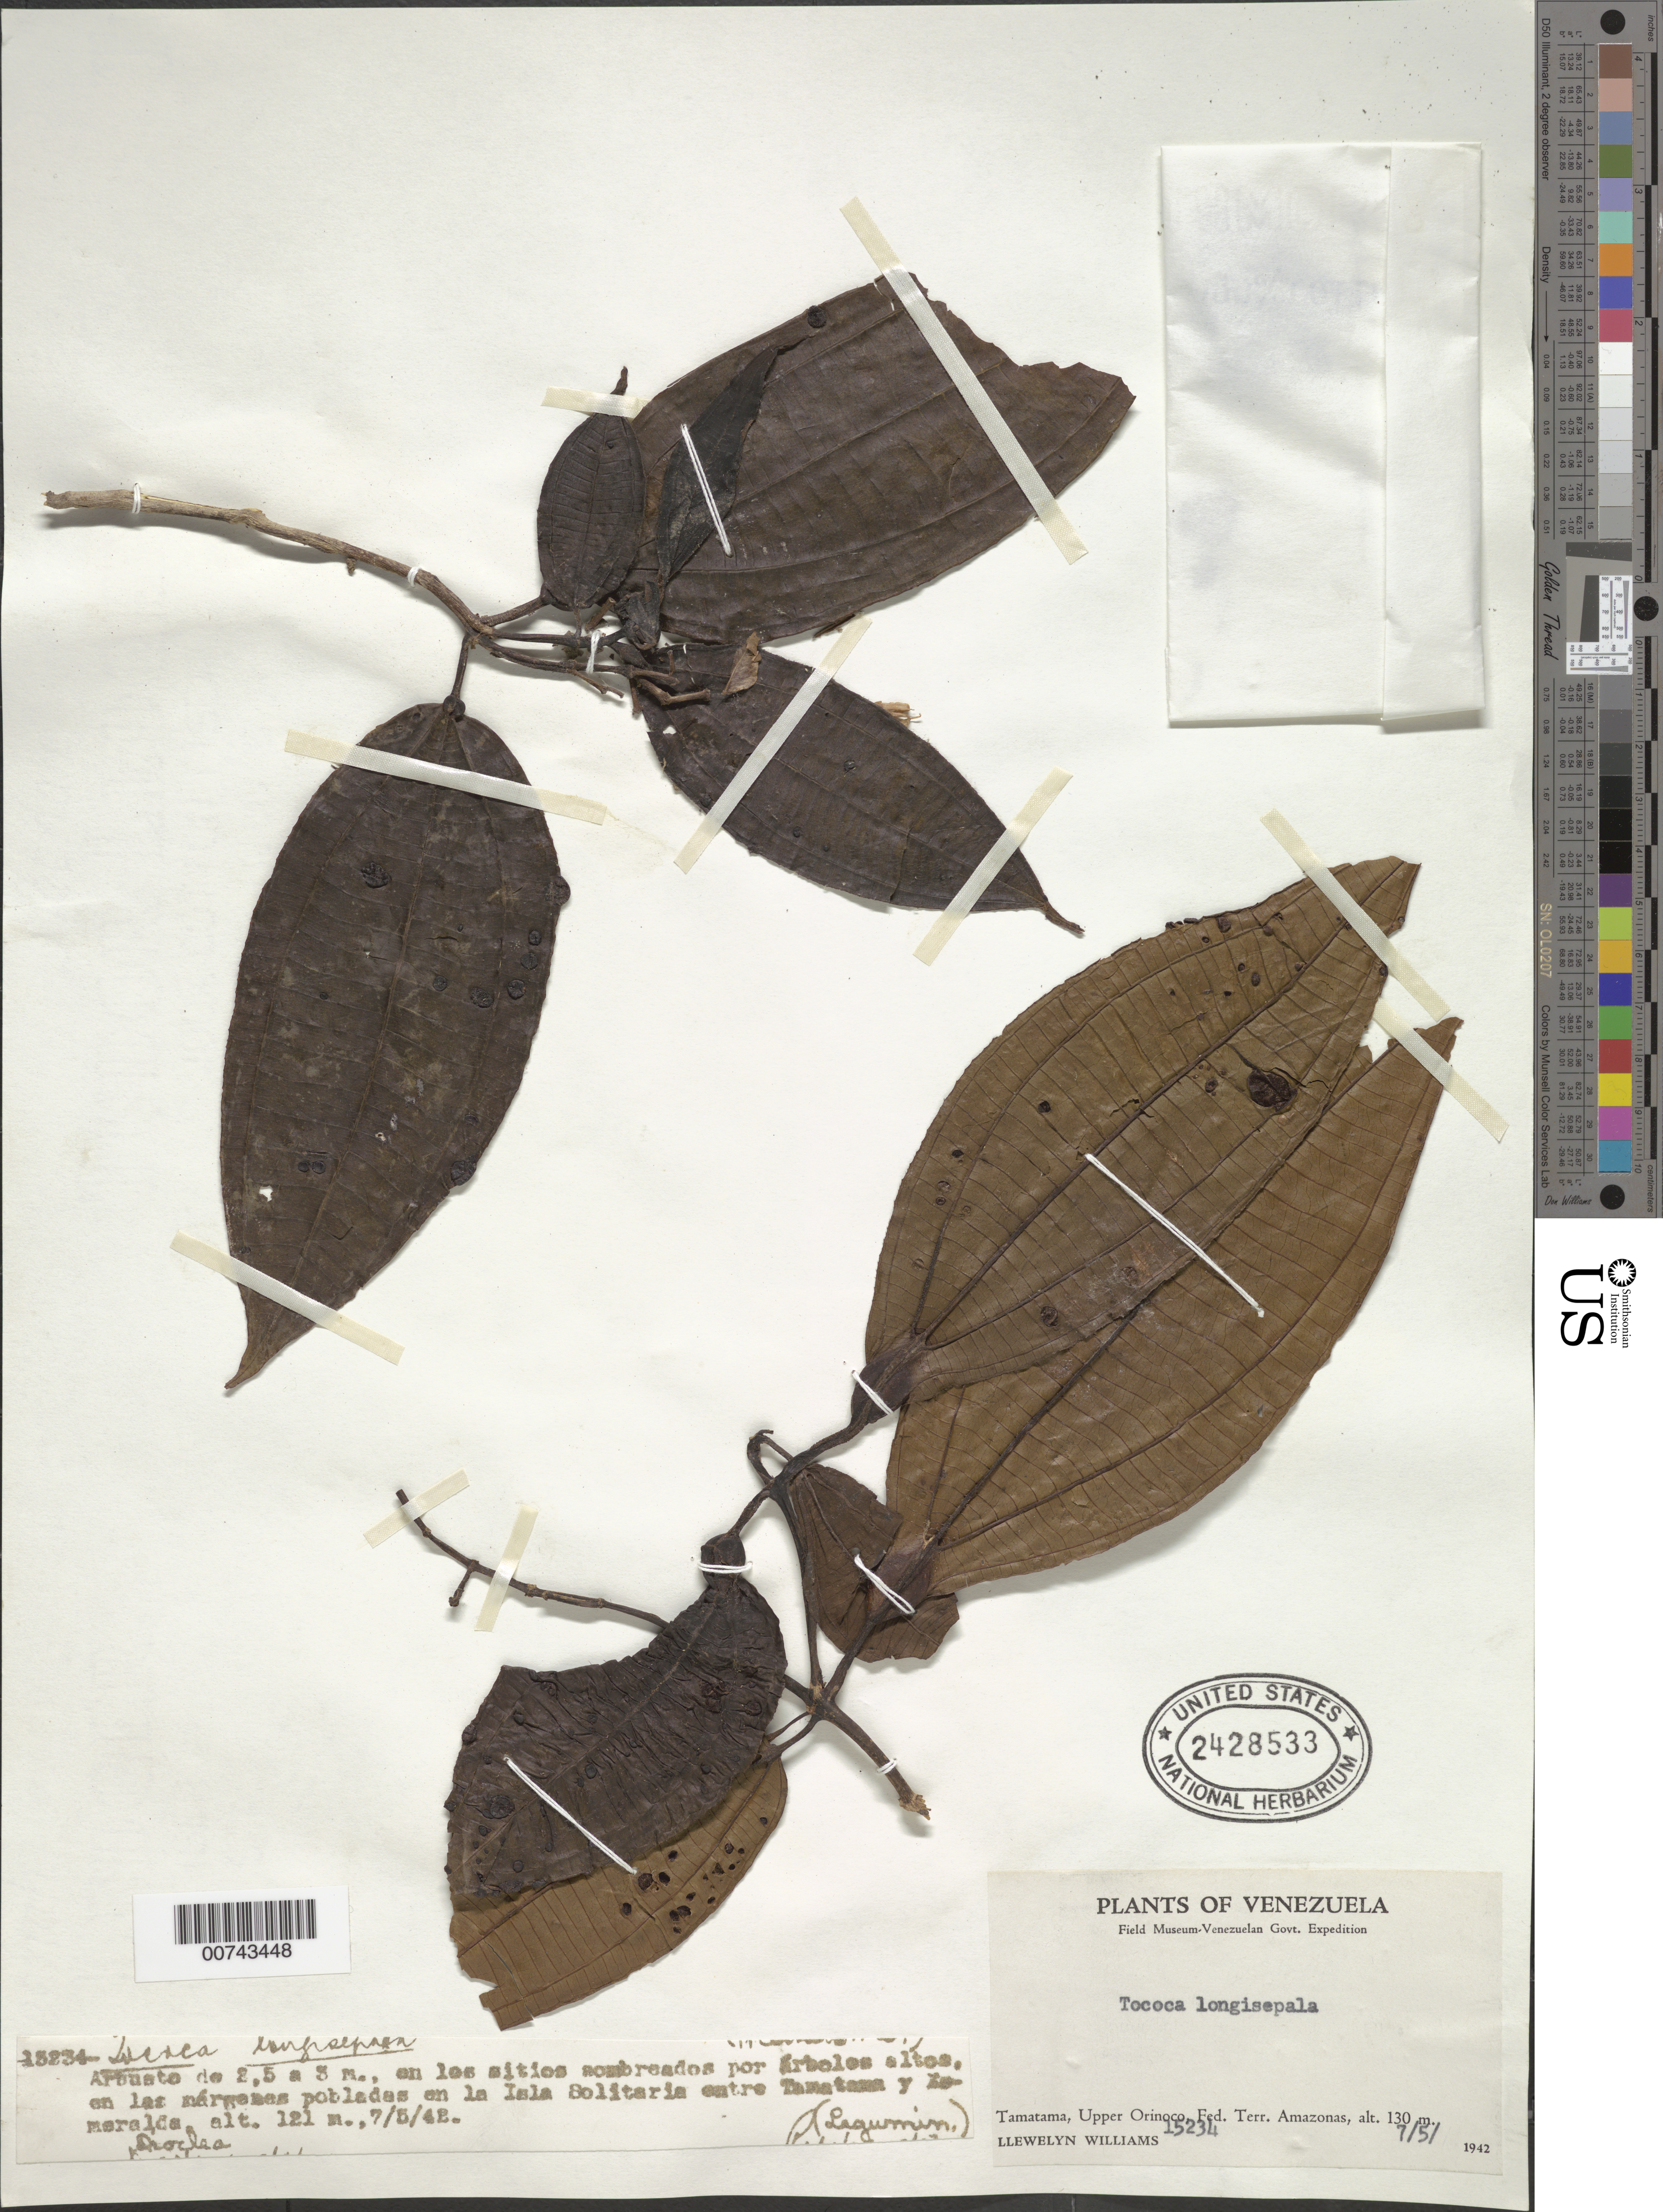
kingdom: Plantae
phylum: Tracheophyta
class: Magnoliopsida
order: Myrtales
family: Melastomataceae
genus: Tococa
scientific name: Tococa coronata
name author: Benth.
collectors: Ll. Williams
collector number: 15234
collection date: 1942-05-07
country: Venezuela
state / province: Amazonas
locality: Tamatama, Upper Orinoco, Fed. Terr. Amazonas.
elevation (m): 121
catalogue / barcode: US 2428533